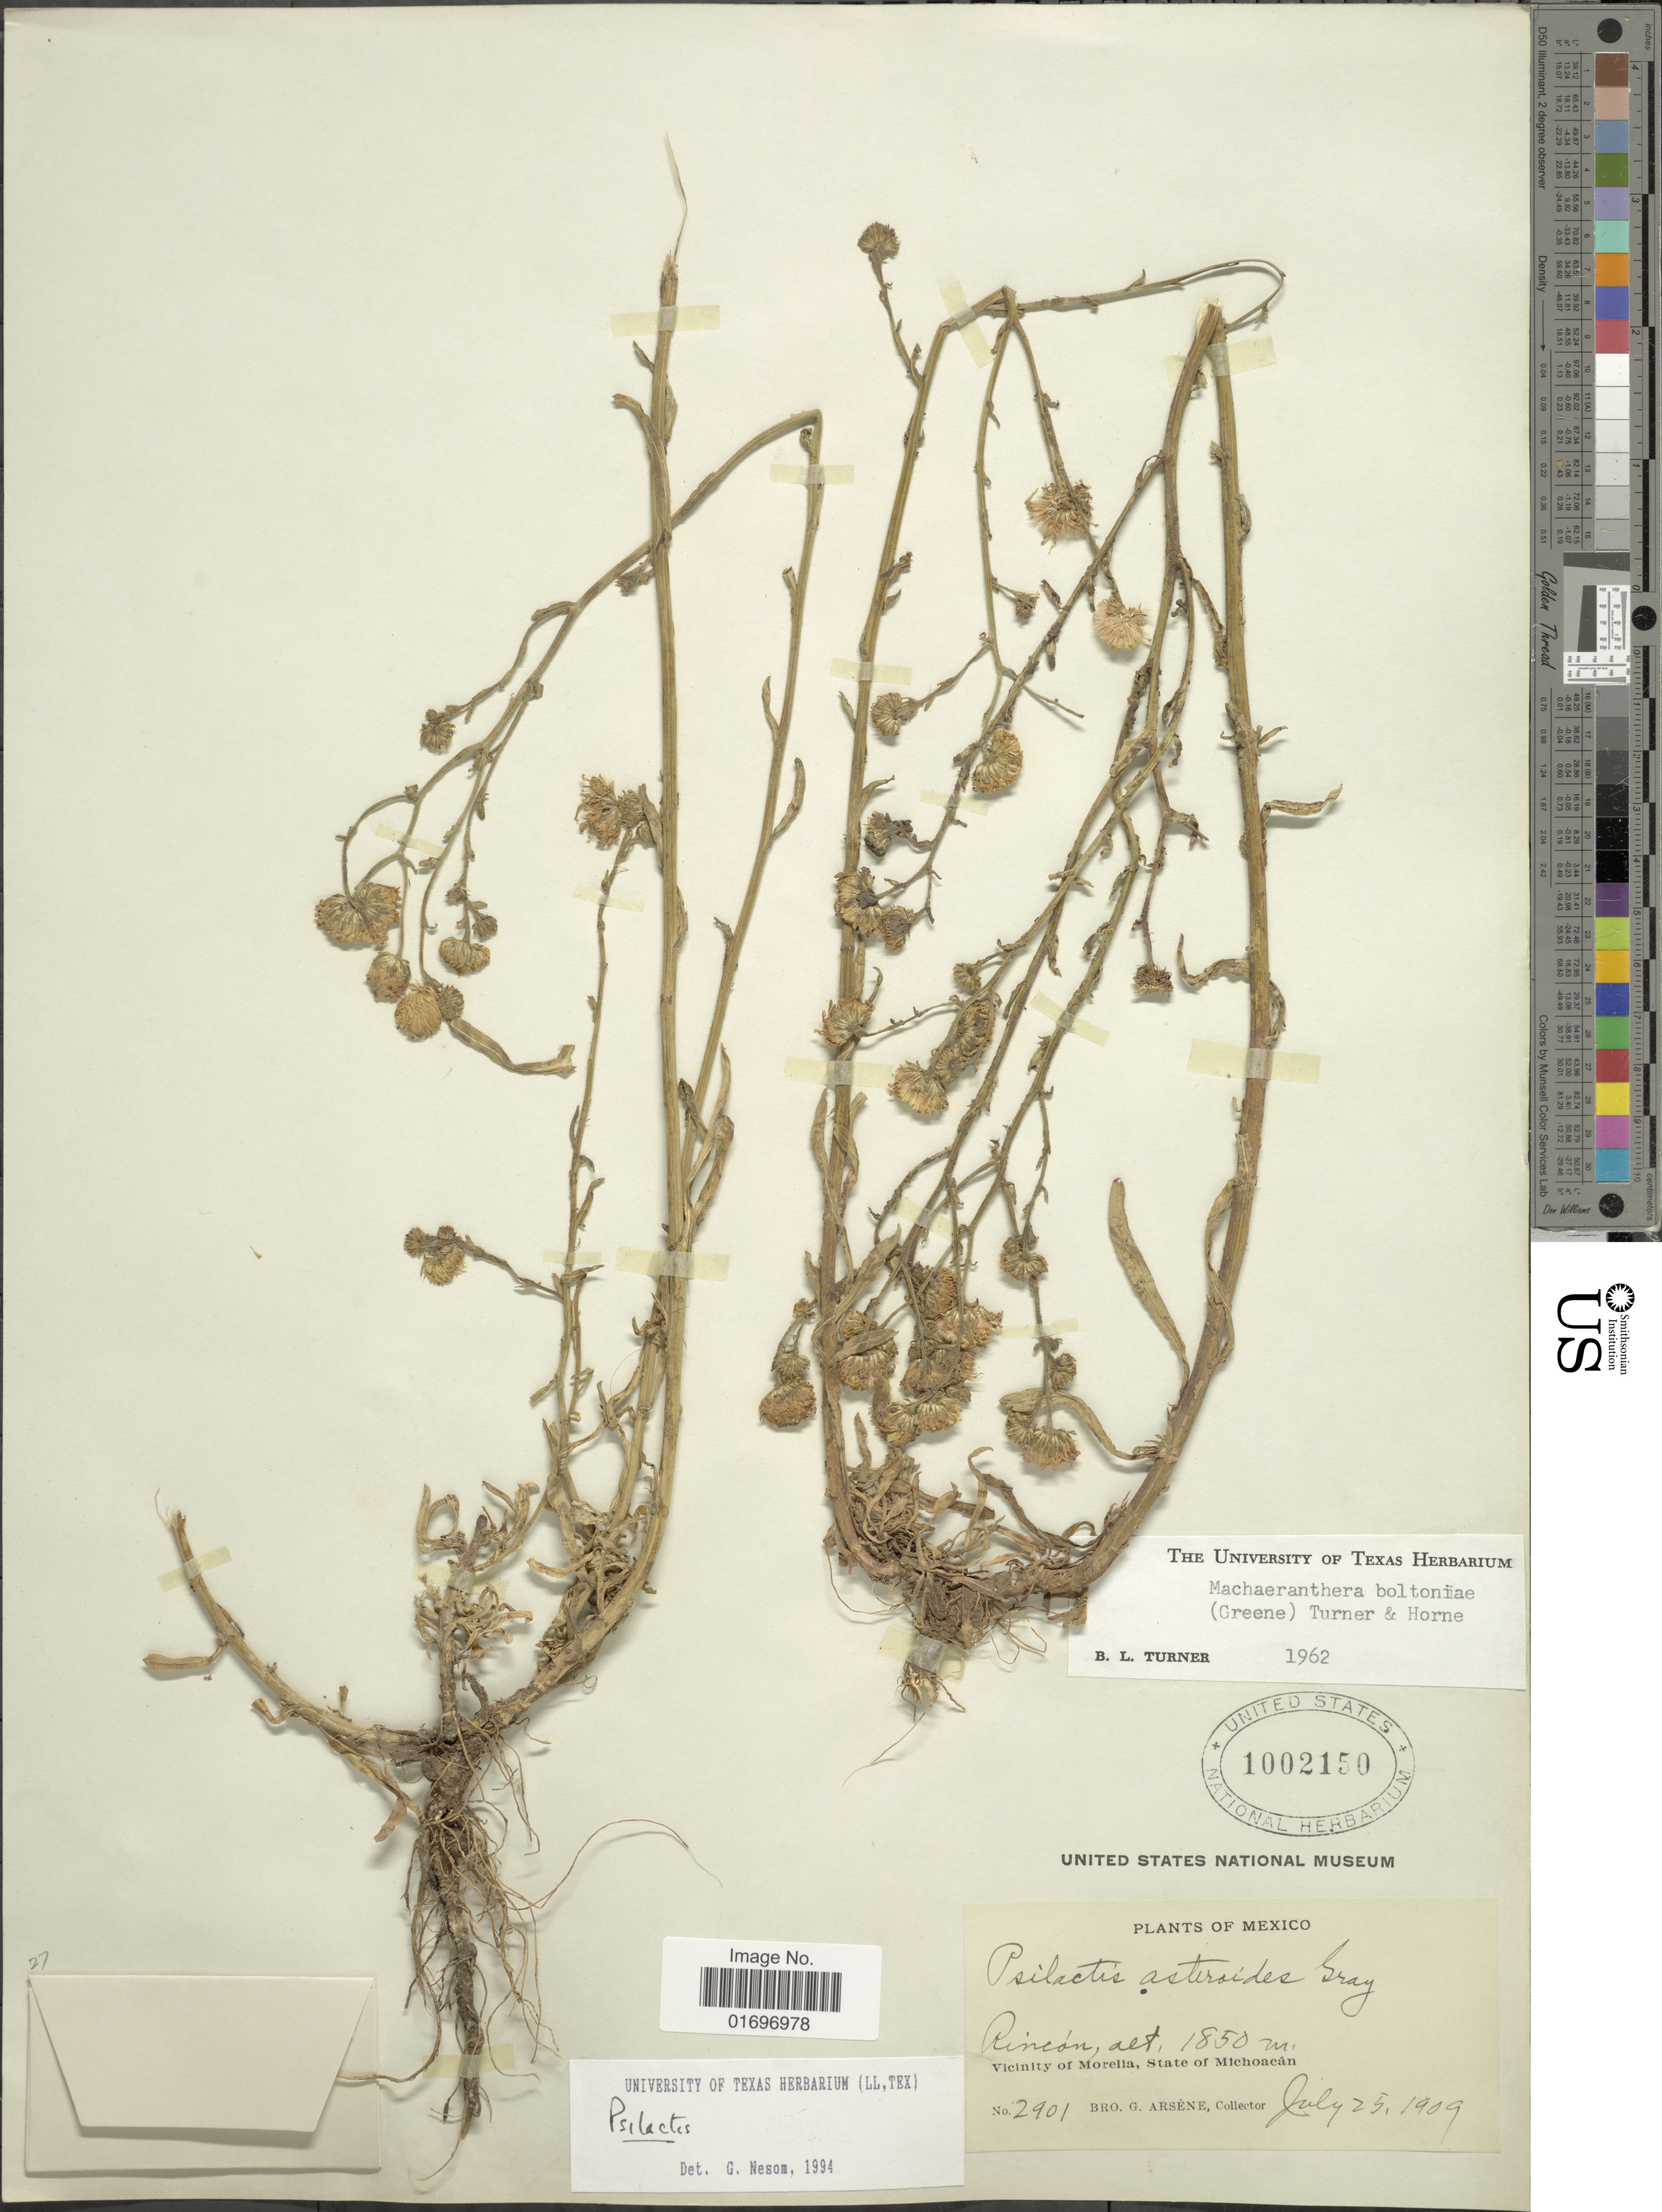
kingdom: Plantae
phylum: Tracheophyta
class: Magnoliopsida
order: Asterales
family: Asteraceae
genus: Psilactis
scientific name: Psilactis asteroides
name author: A. Gray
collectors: Bro. G. Arsène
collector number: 2901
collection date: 1909-07-25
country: Mexico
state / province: Michoacán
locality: Rincón. Vicinity of Morelia, State of Michoacán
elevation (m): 1850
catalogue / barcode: US 1002150